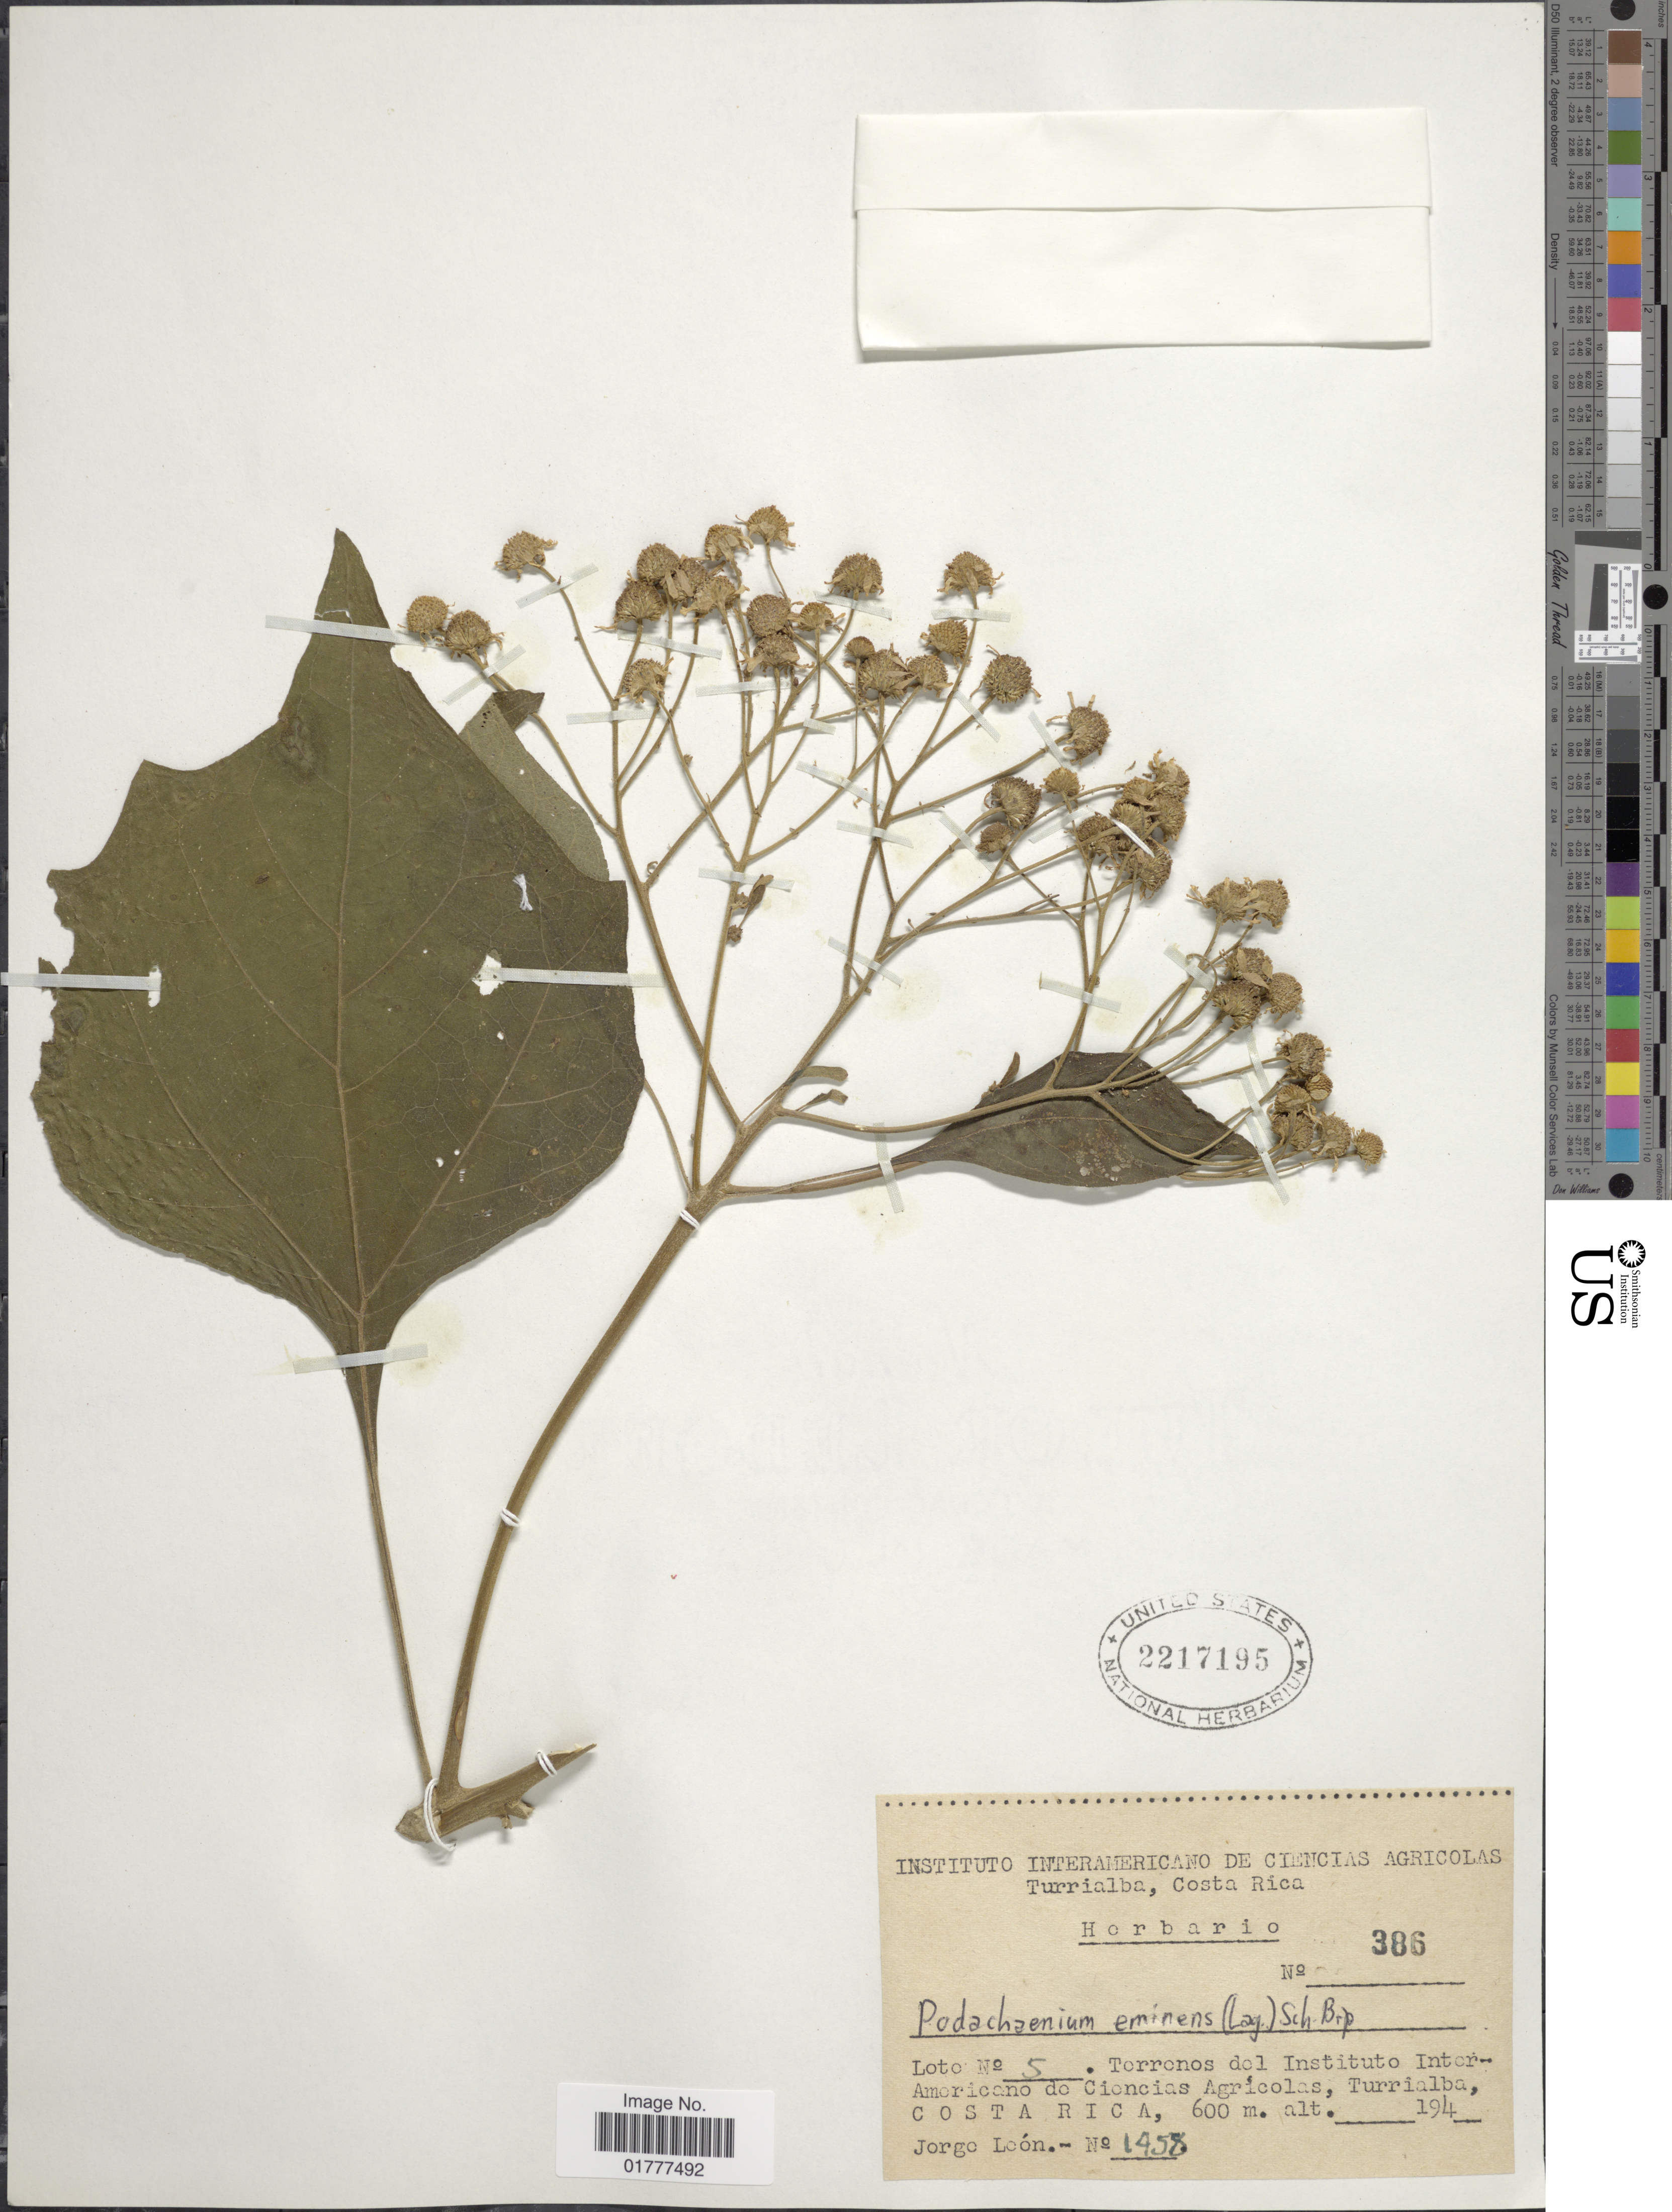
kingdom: Plantae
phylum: Tracheophyta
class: Magnoliopsida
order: Asterales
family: Asteraceae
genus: Podachaenium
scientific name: Podachaenium eminens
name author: (Lag.) Sch. Bip. ex Sch. Bip.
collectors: J. León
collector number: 1458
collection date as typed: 194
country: Costa Rica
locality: Terrenos del Instituto Inter-Americano de Ciencias Agricolas, Turrialba. Costa Rica.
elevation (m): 600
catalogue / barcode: US 2217195